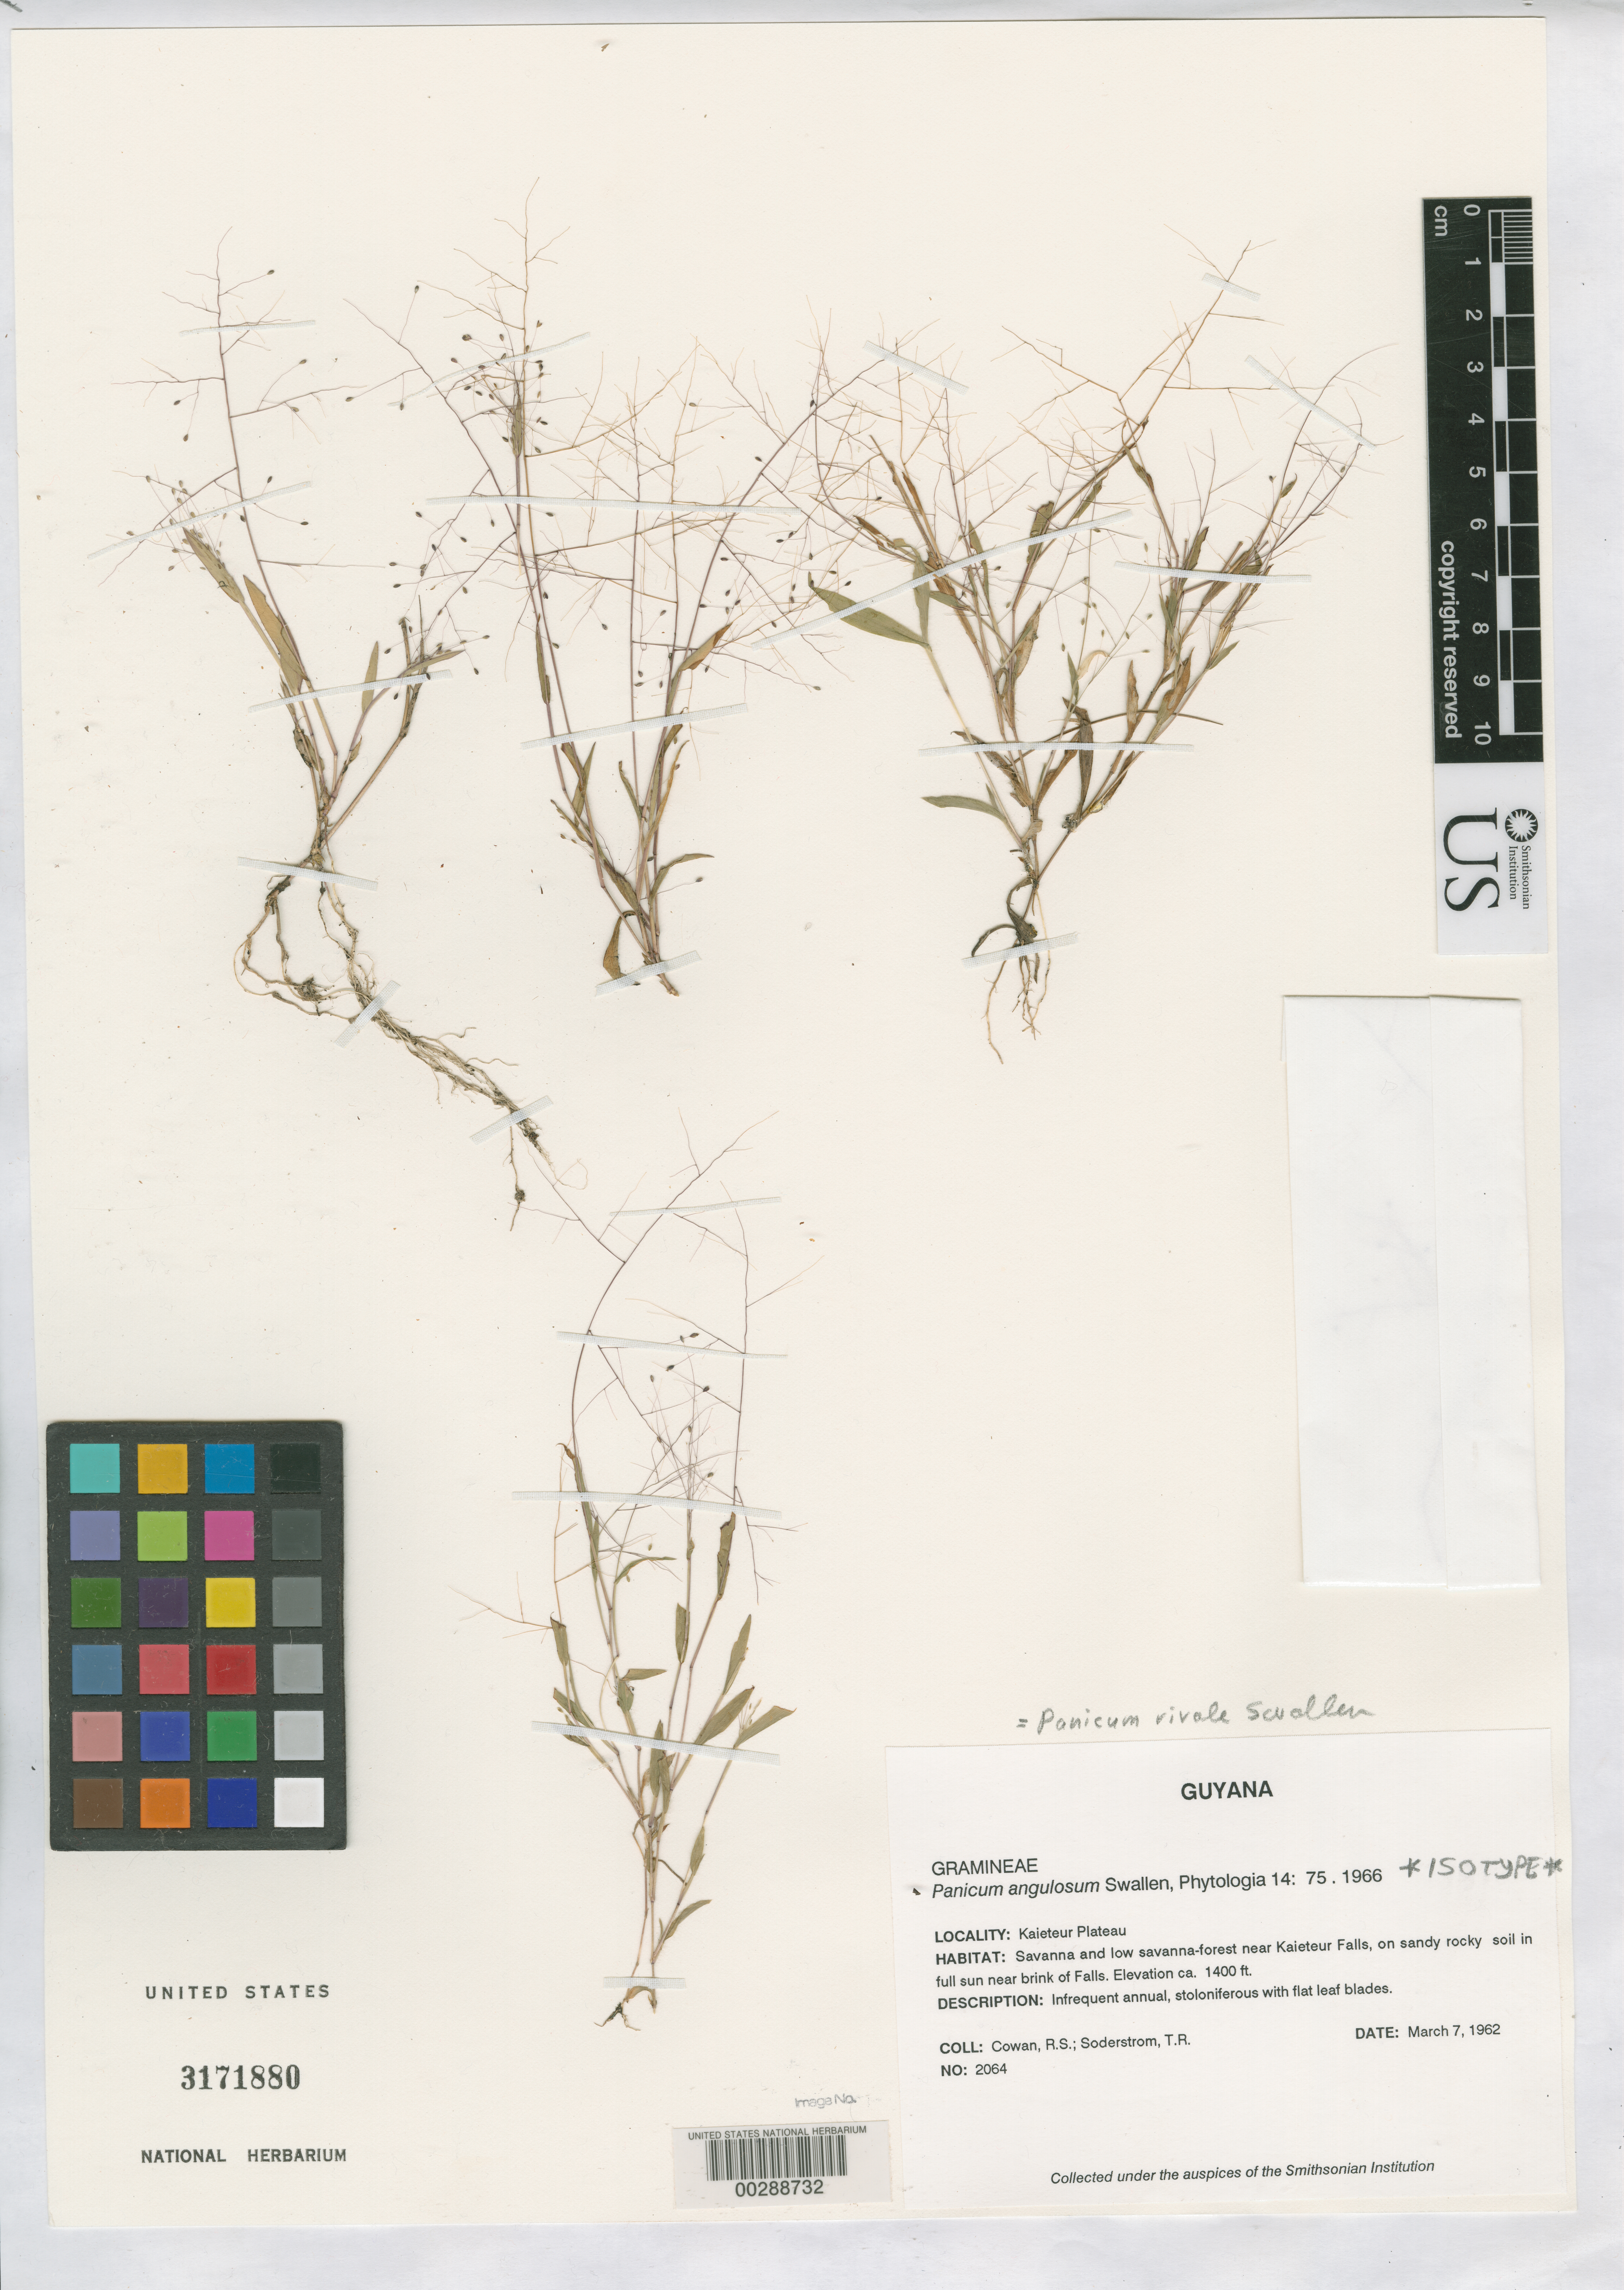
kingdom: Plantae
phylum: Tracheophyta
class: Liliopsida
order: Poales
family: Poaceae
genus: Panicum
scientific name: Panicum angulosum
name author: Swallen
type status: Isotype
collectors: R. S. Cowan & T. R. Soderstrom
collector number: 2064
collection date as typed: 07 Mar 1962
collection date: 1962-03-07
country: Guyana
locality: Kaieteur Plateau, savanna & low savanna-forest near Kaieteur Falls.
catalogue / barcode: US 3171880